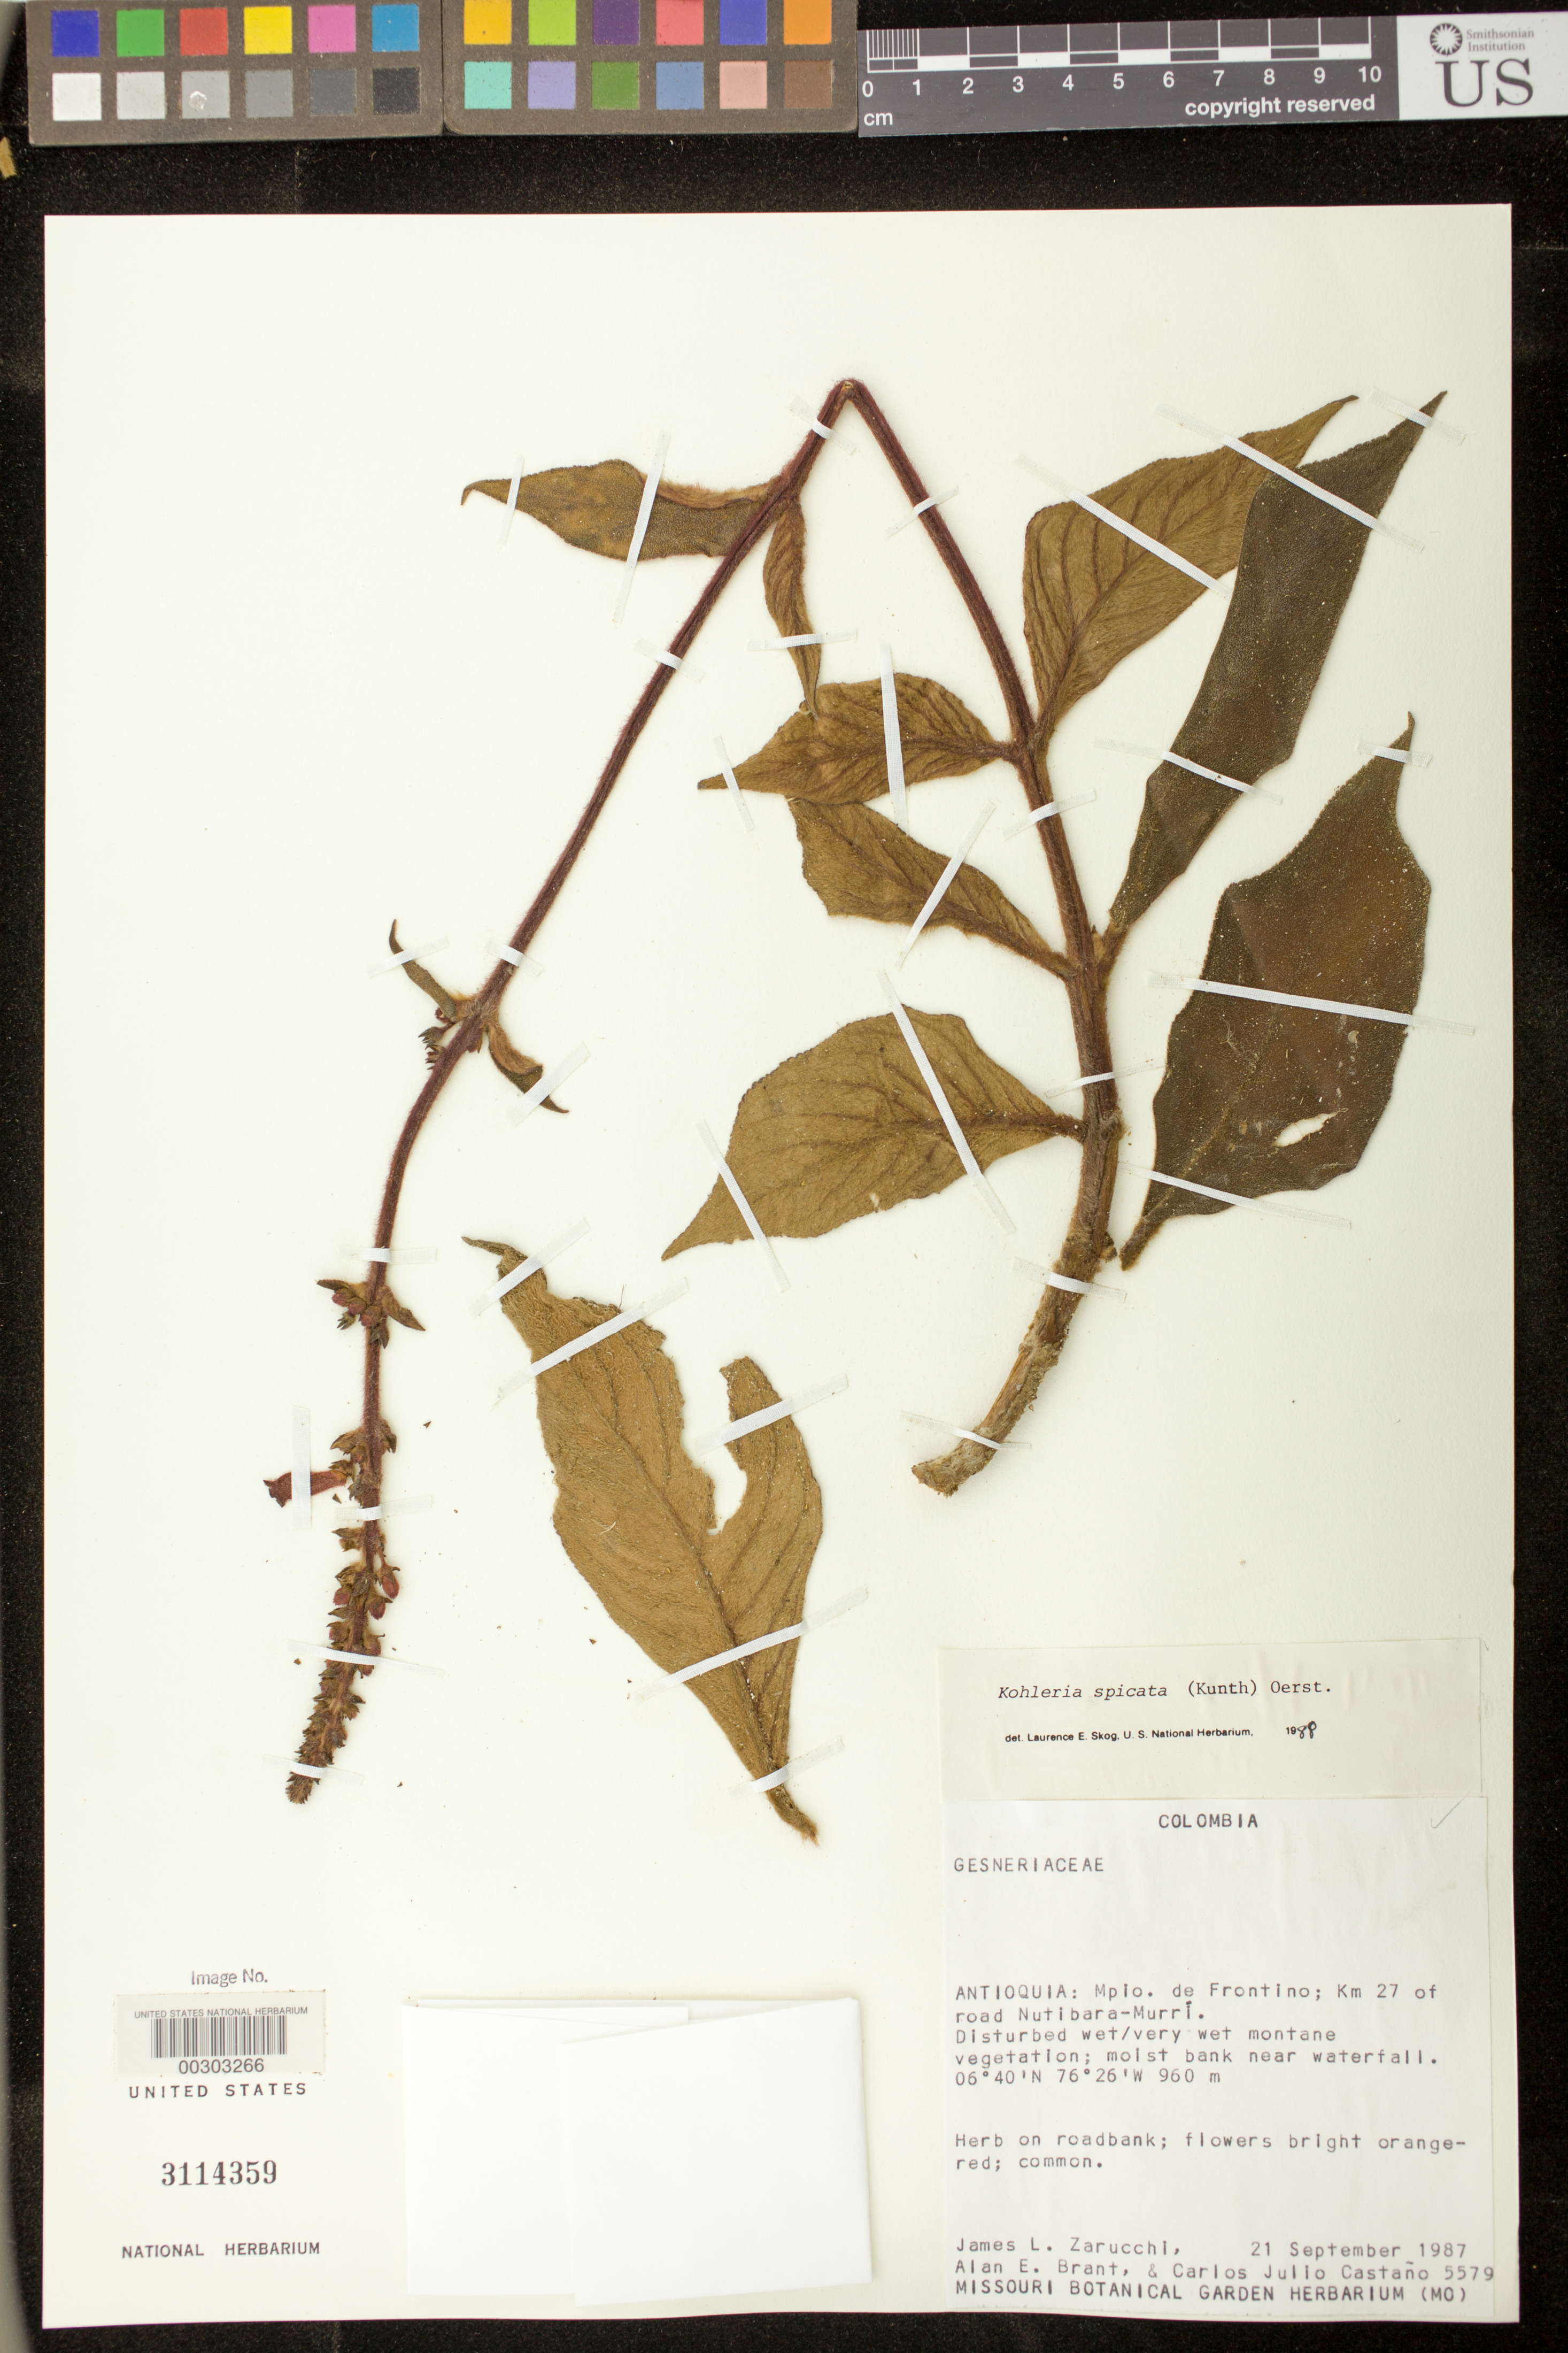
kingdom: Plantae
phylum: Tracheophyta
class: Magnoliopsida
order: Lamiales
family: Gesneriaceae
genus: Kohleria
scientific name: Kohleria spicata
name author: (Kunth) Oerst.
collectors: J. L. Zarucchi, A. Brant & C. Castano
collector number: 5579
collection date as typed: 21 Sep 1987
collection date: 1987-09-21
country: Colombia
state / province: Antioquia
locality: Mun. of Frontino, km 27 of road Nutibara-Murri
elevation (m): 960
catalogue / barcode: US 3114359